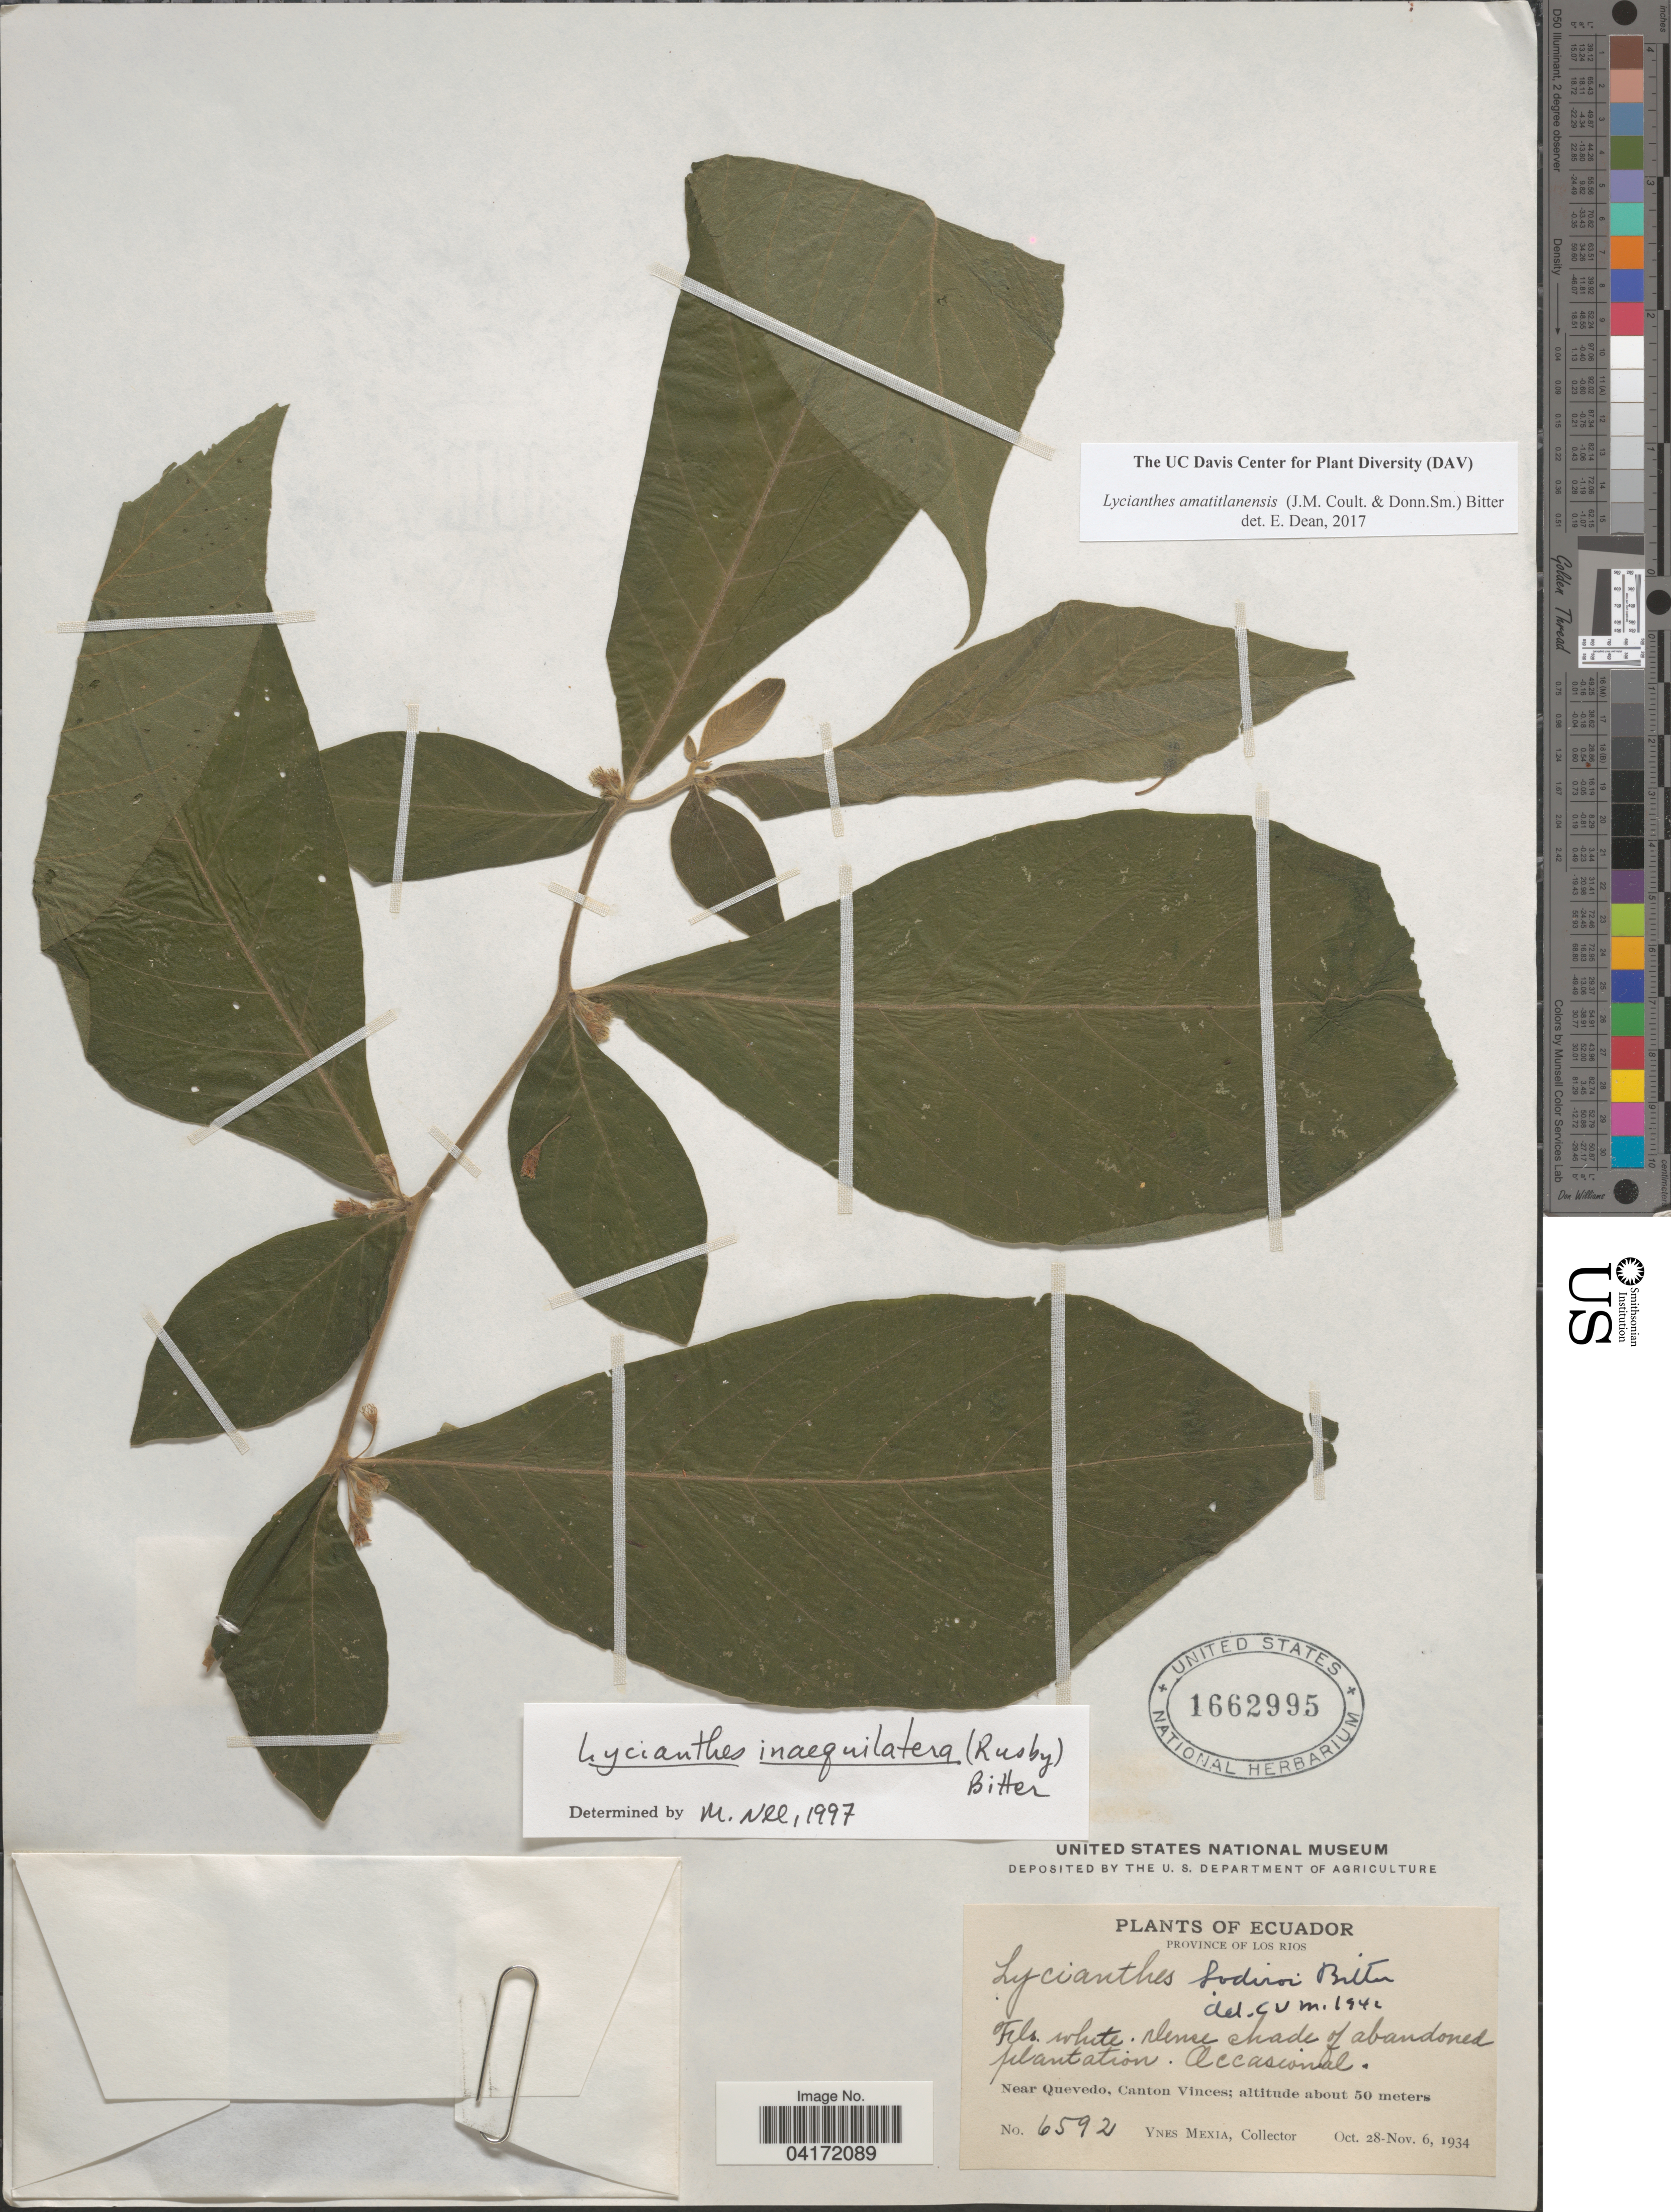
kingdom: Plantae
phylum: Tracheophyta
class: Magnoliopsida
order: Solanales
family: Solanaceae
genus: Lycianthes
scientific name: Lycianthes amatitlanensis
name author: (J.M. Coult. & Donn. Sm.) Bitter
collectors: Y. Mexia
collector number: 6592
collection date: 1934-10-28/1934-11-06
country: Ecuador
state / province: Los Ríos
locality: Near Quevedo, Canton Vinces.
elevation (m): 50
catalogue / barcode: US 1662995